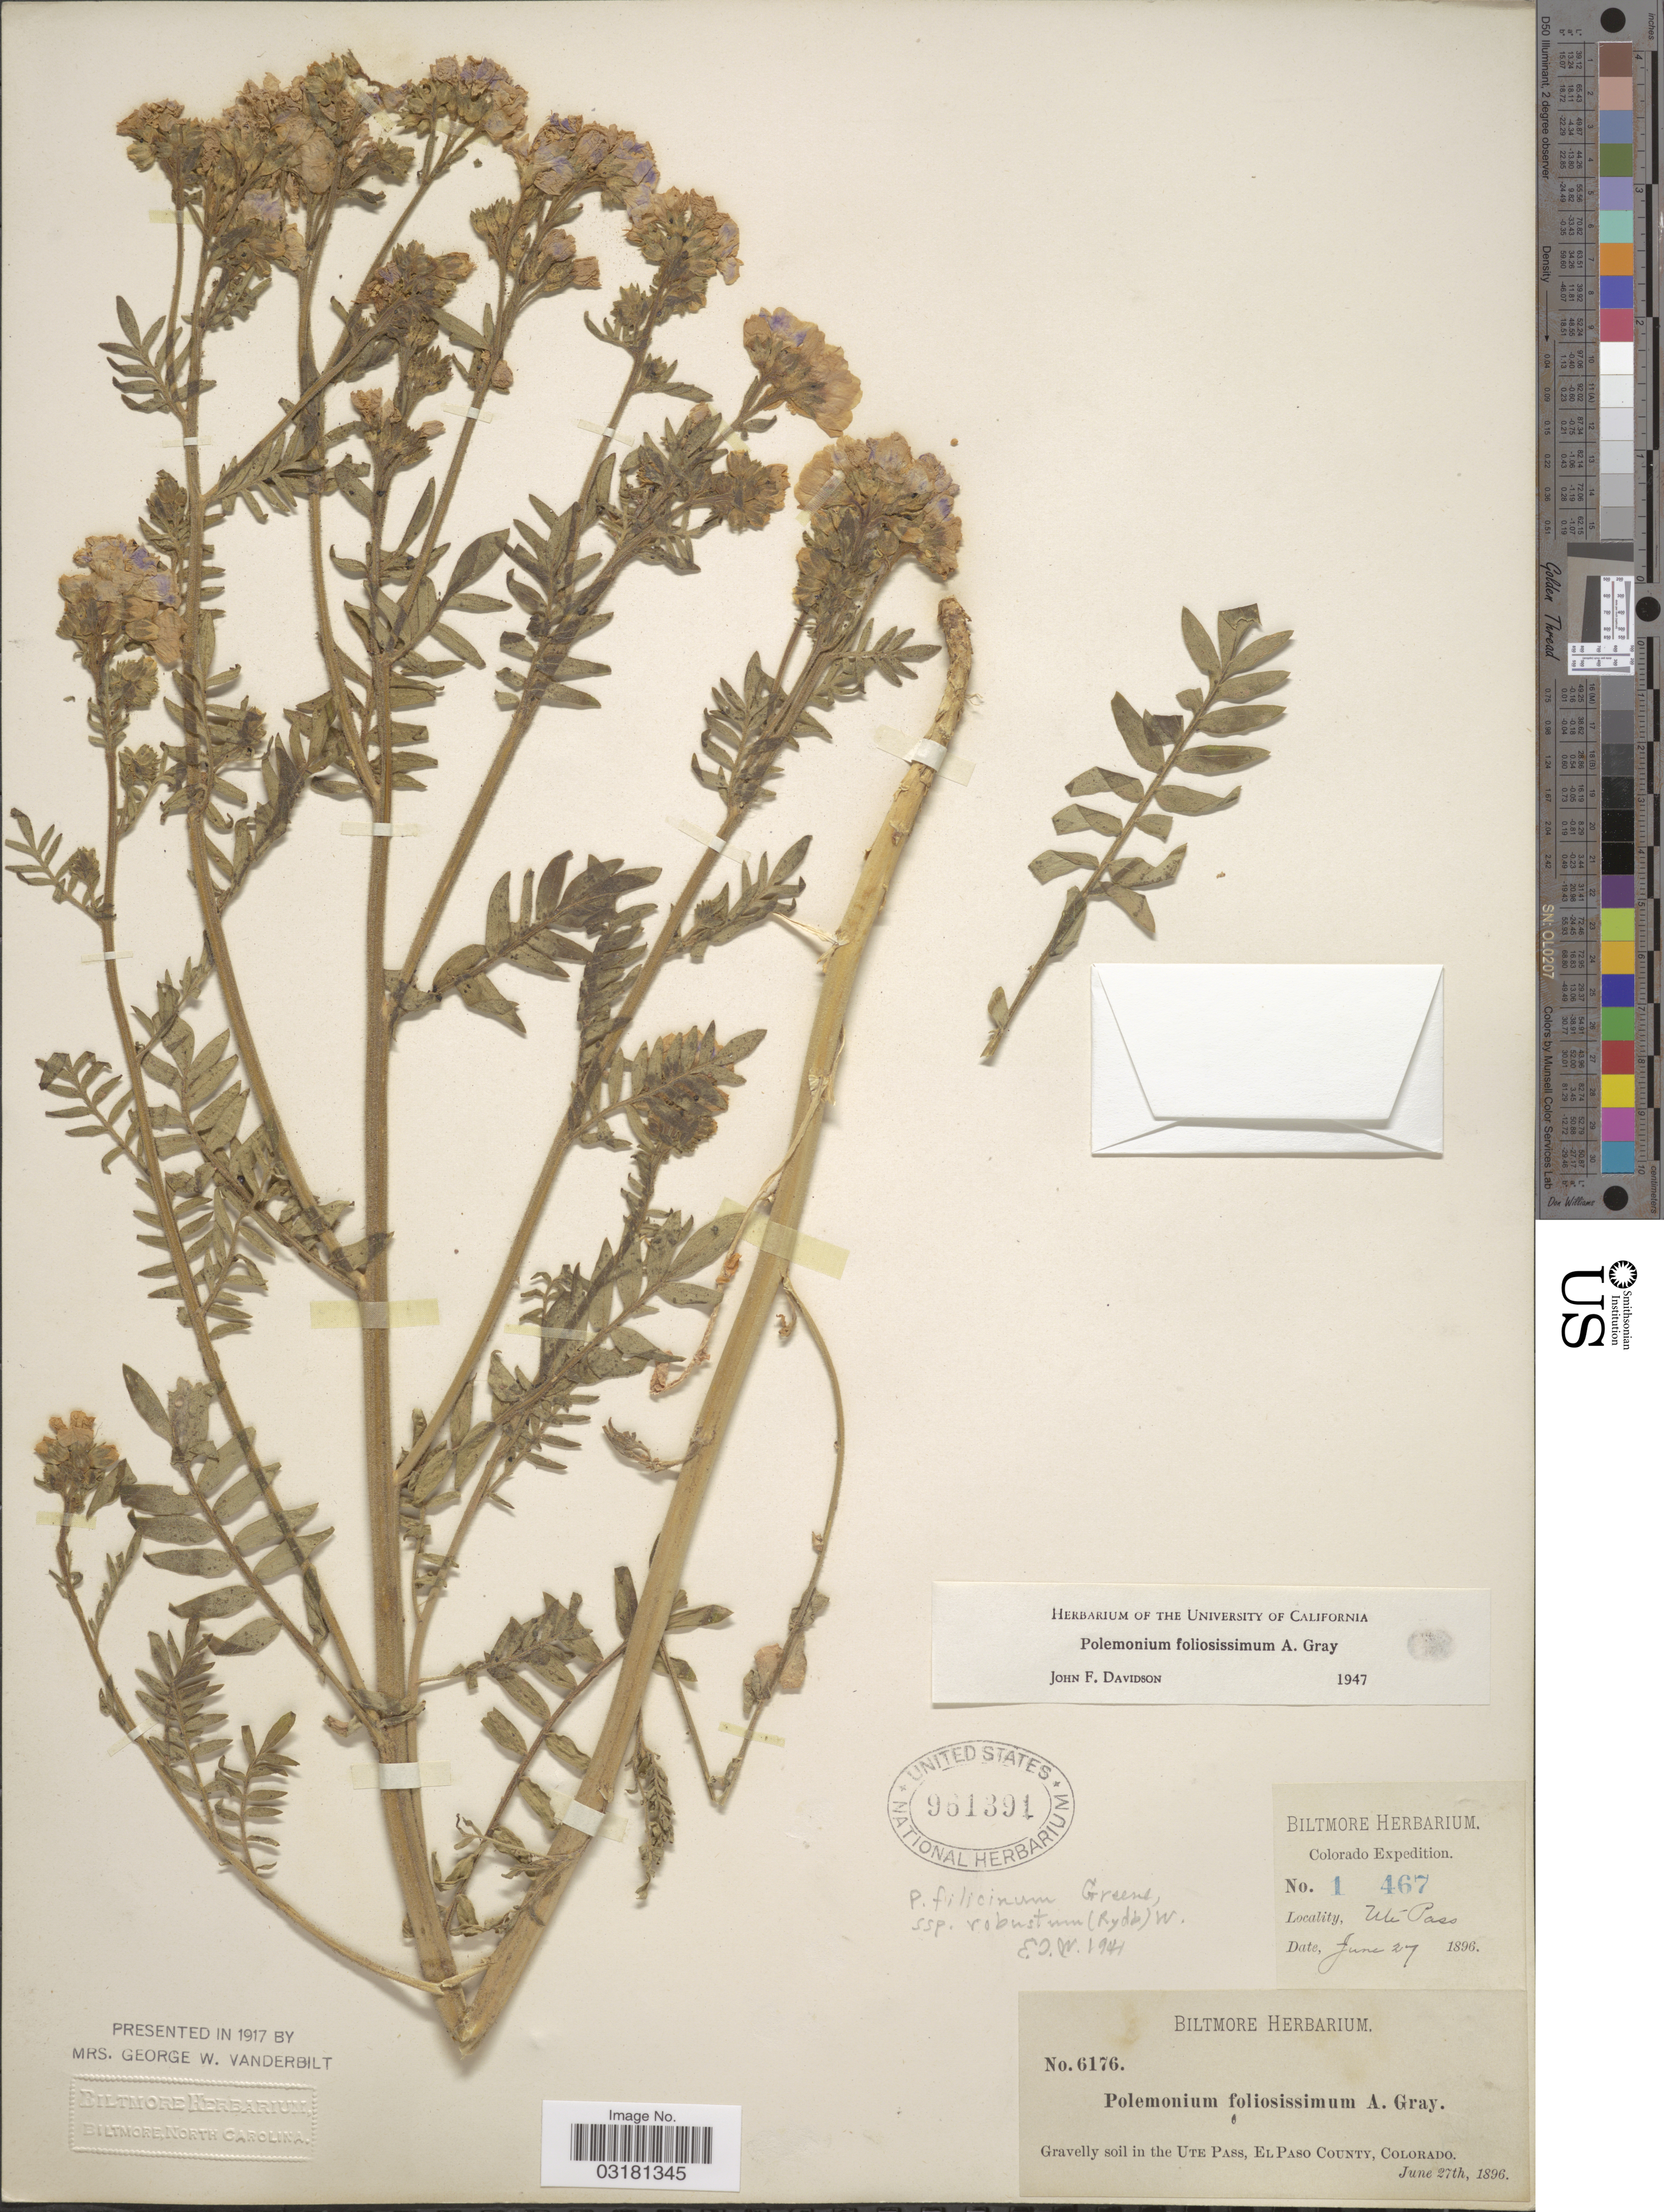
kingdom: Plantae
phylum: Tracheophyta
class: Magnoliopsida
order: Ericales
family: Polemoniaceae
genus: Polemonium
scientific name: Polemonium foliosissimum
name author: A. Gray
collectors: ex herb. Biltmore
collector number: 6176/1467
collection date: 1896-06-27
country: United States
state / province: Colorado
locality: Ute Pass. El Paso County.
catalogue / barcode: US 961391